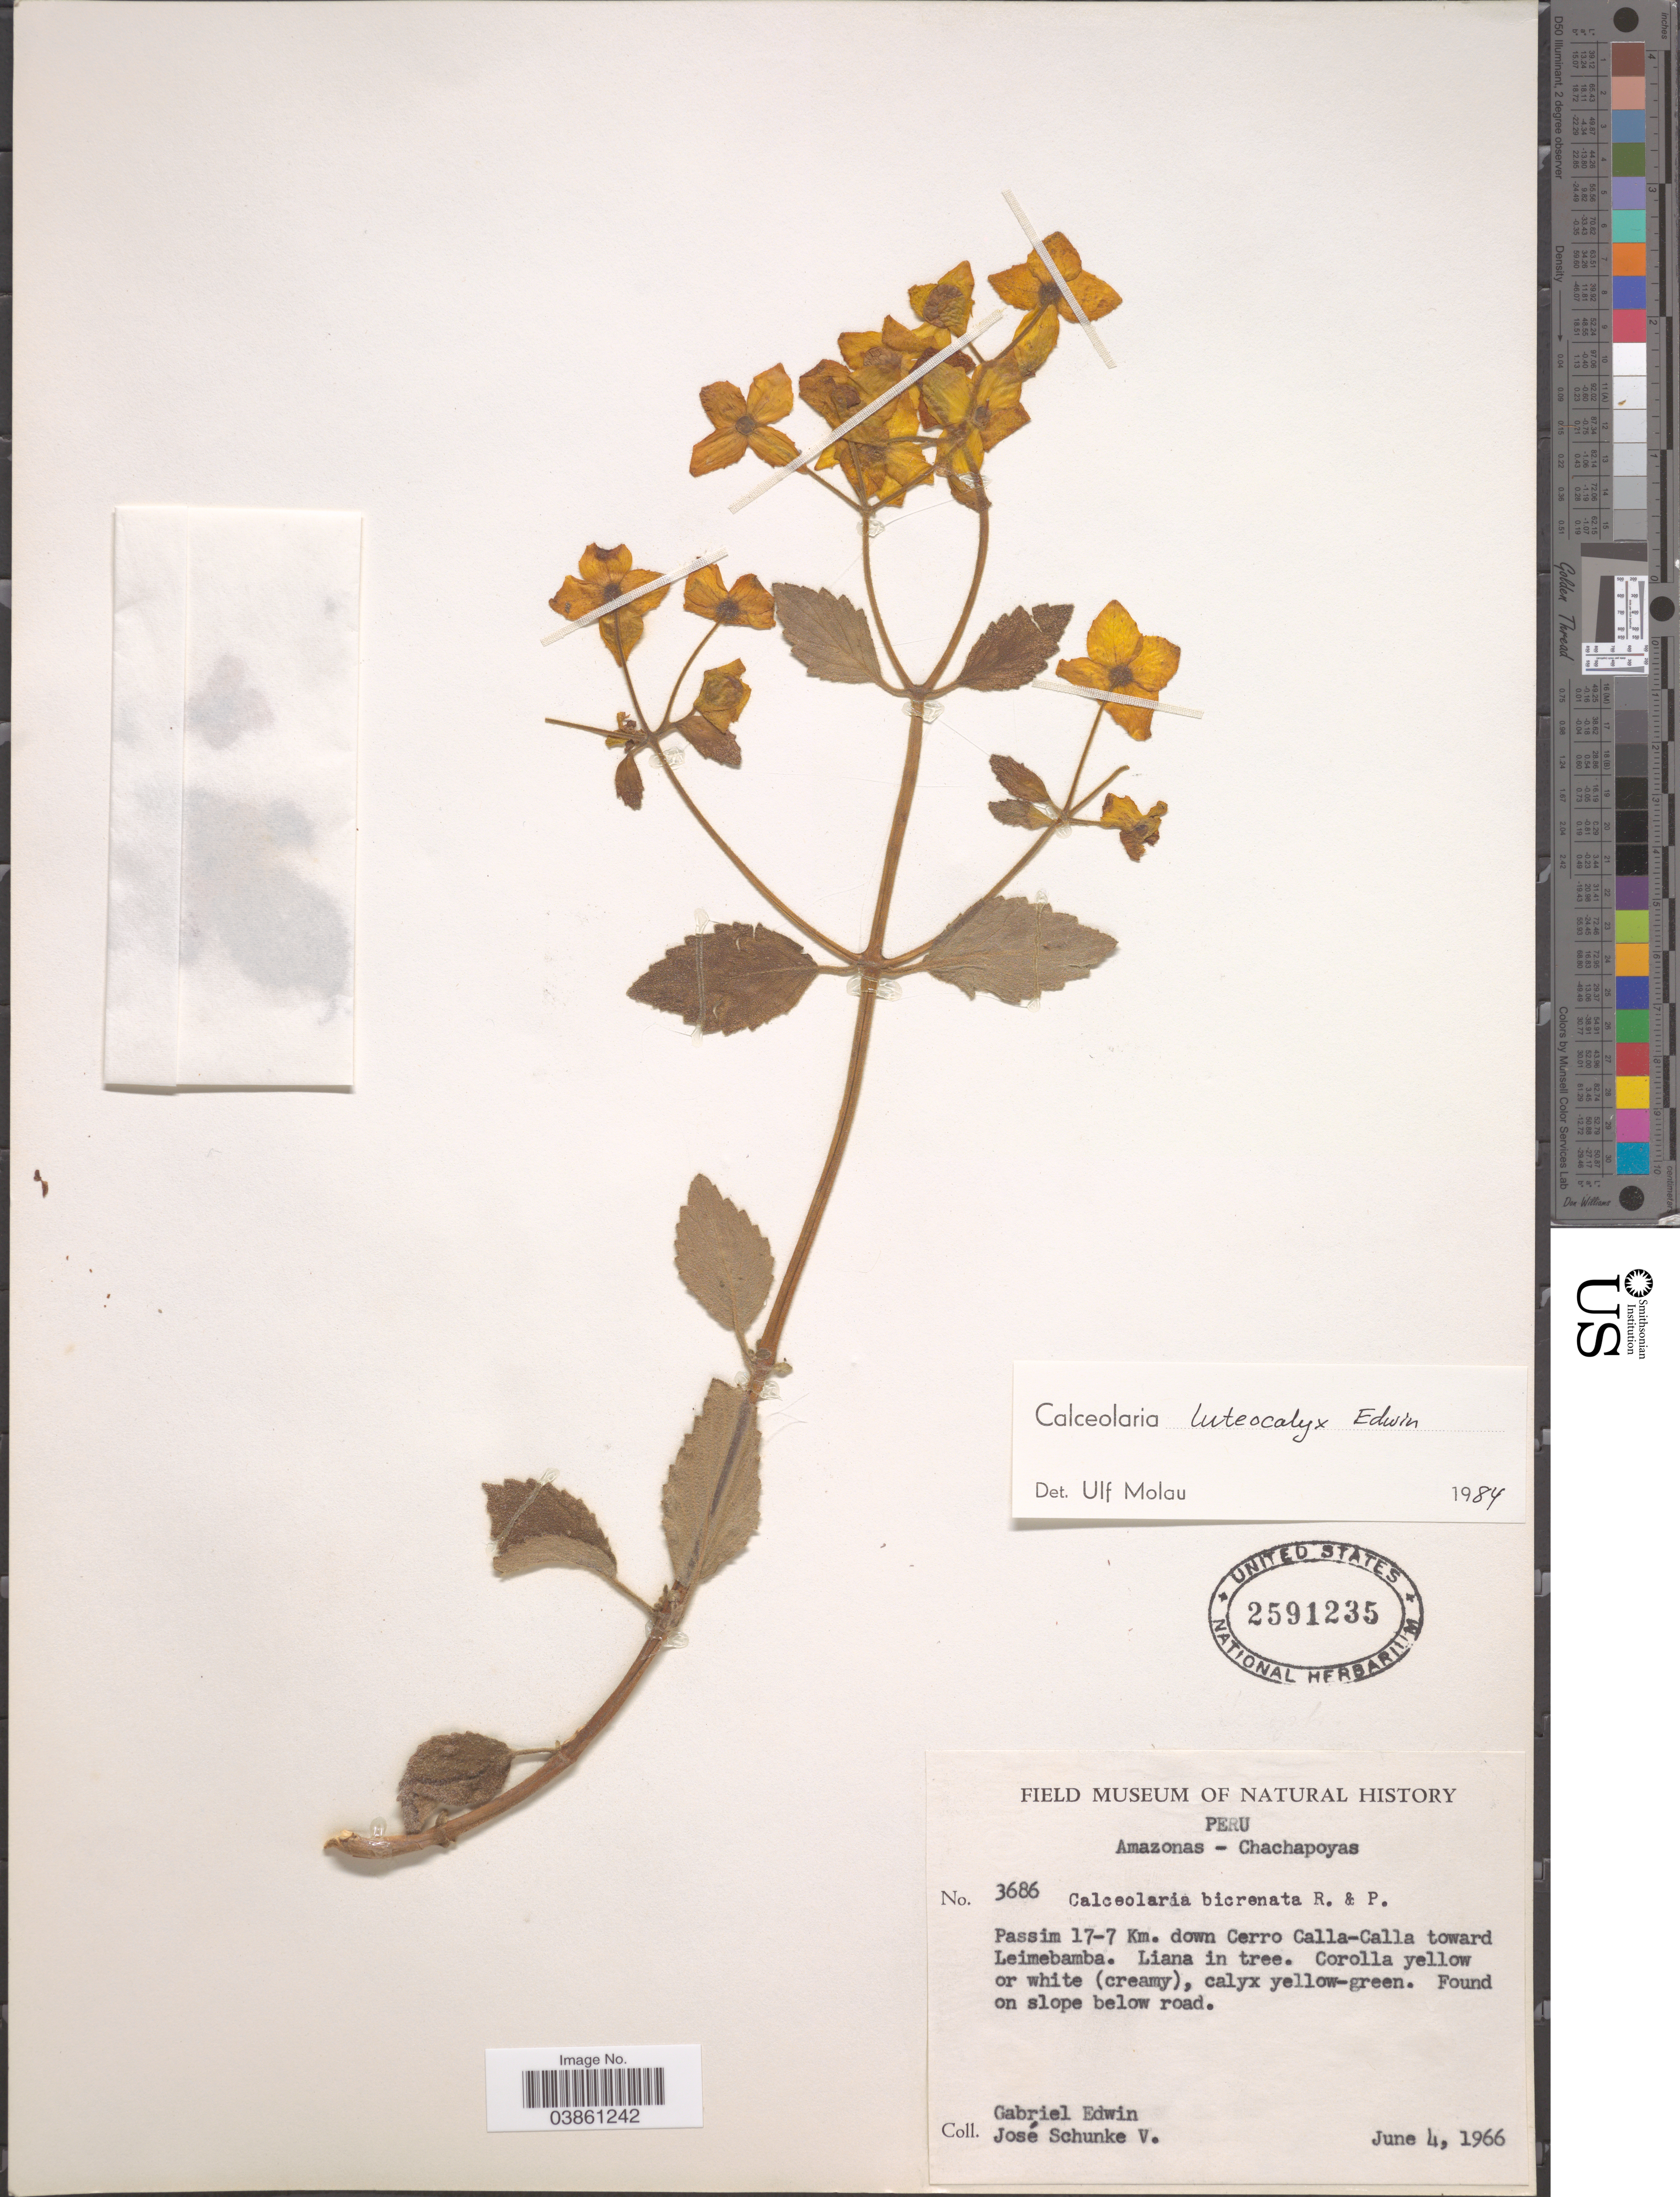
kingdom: Plantae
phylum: Tracheophyta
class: Magnoliopsida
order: Lamiales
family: Calceolariaceae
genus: Calceolaria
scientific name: Calceolaria luteocalyx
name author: Edwin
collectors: G. Edwin & J. Schunke Vigo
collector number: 3686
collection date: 1966-06-04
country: Peru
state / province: Amazonas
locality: Chachapoyas. Passim 17-7 Km. down Cerro Calla-Calla toward Leimebamba.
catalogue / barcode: US 2591235